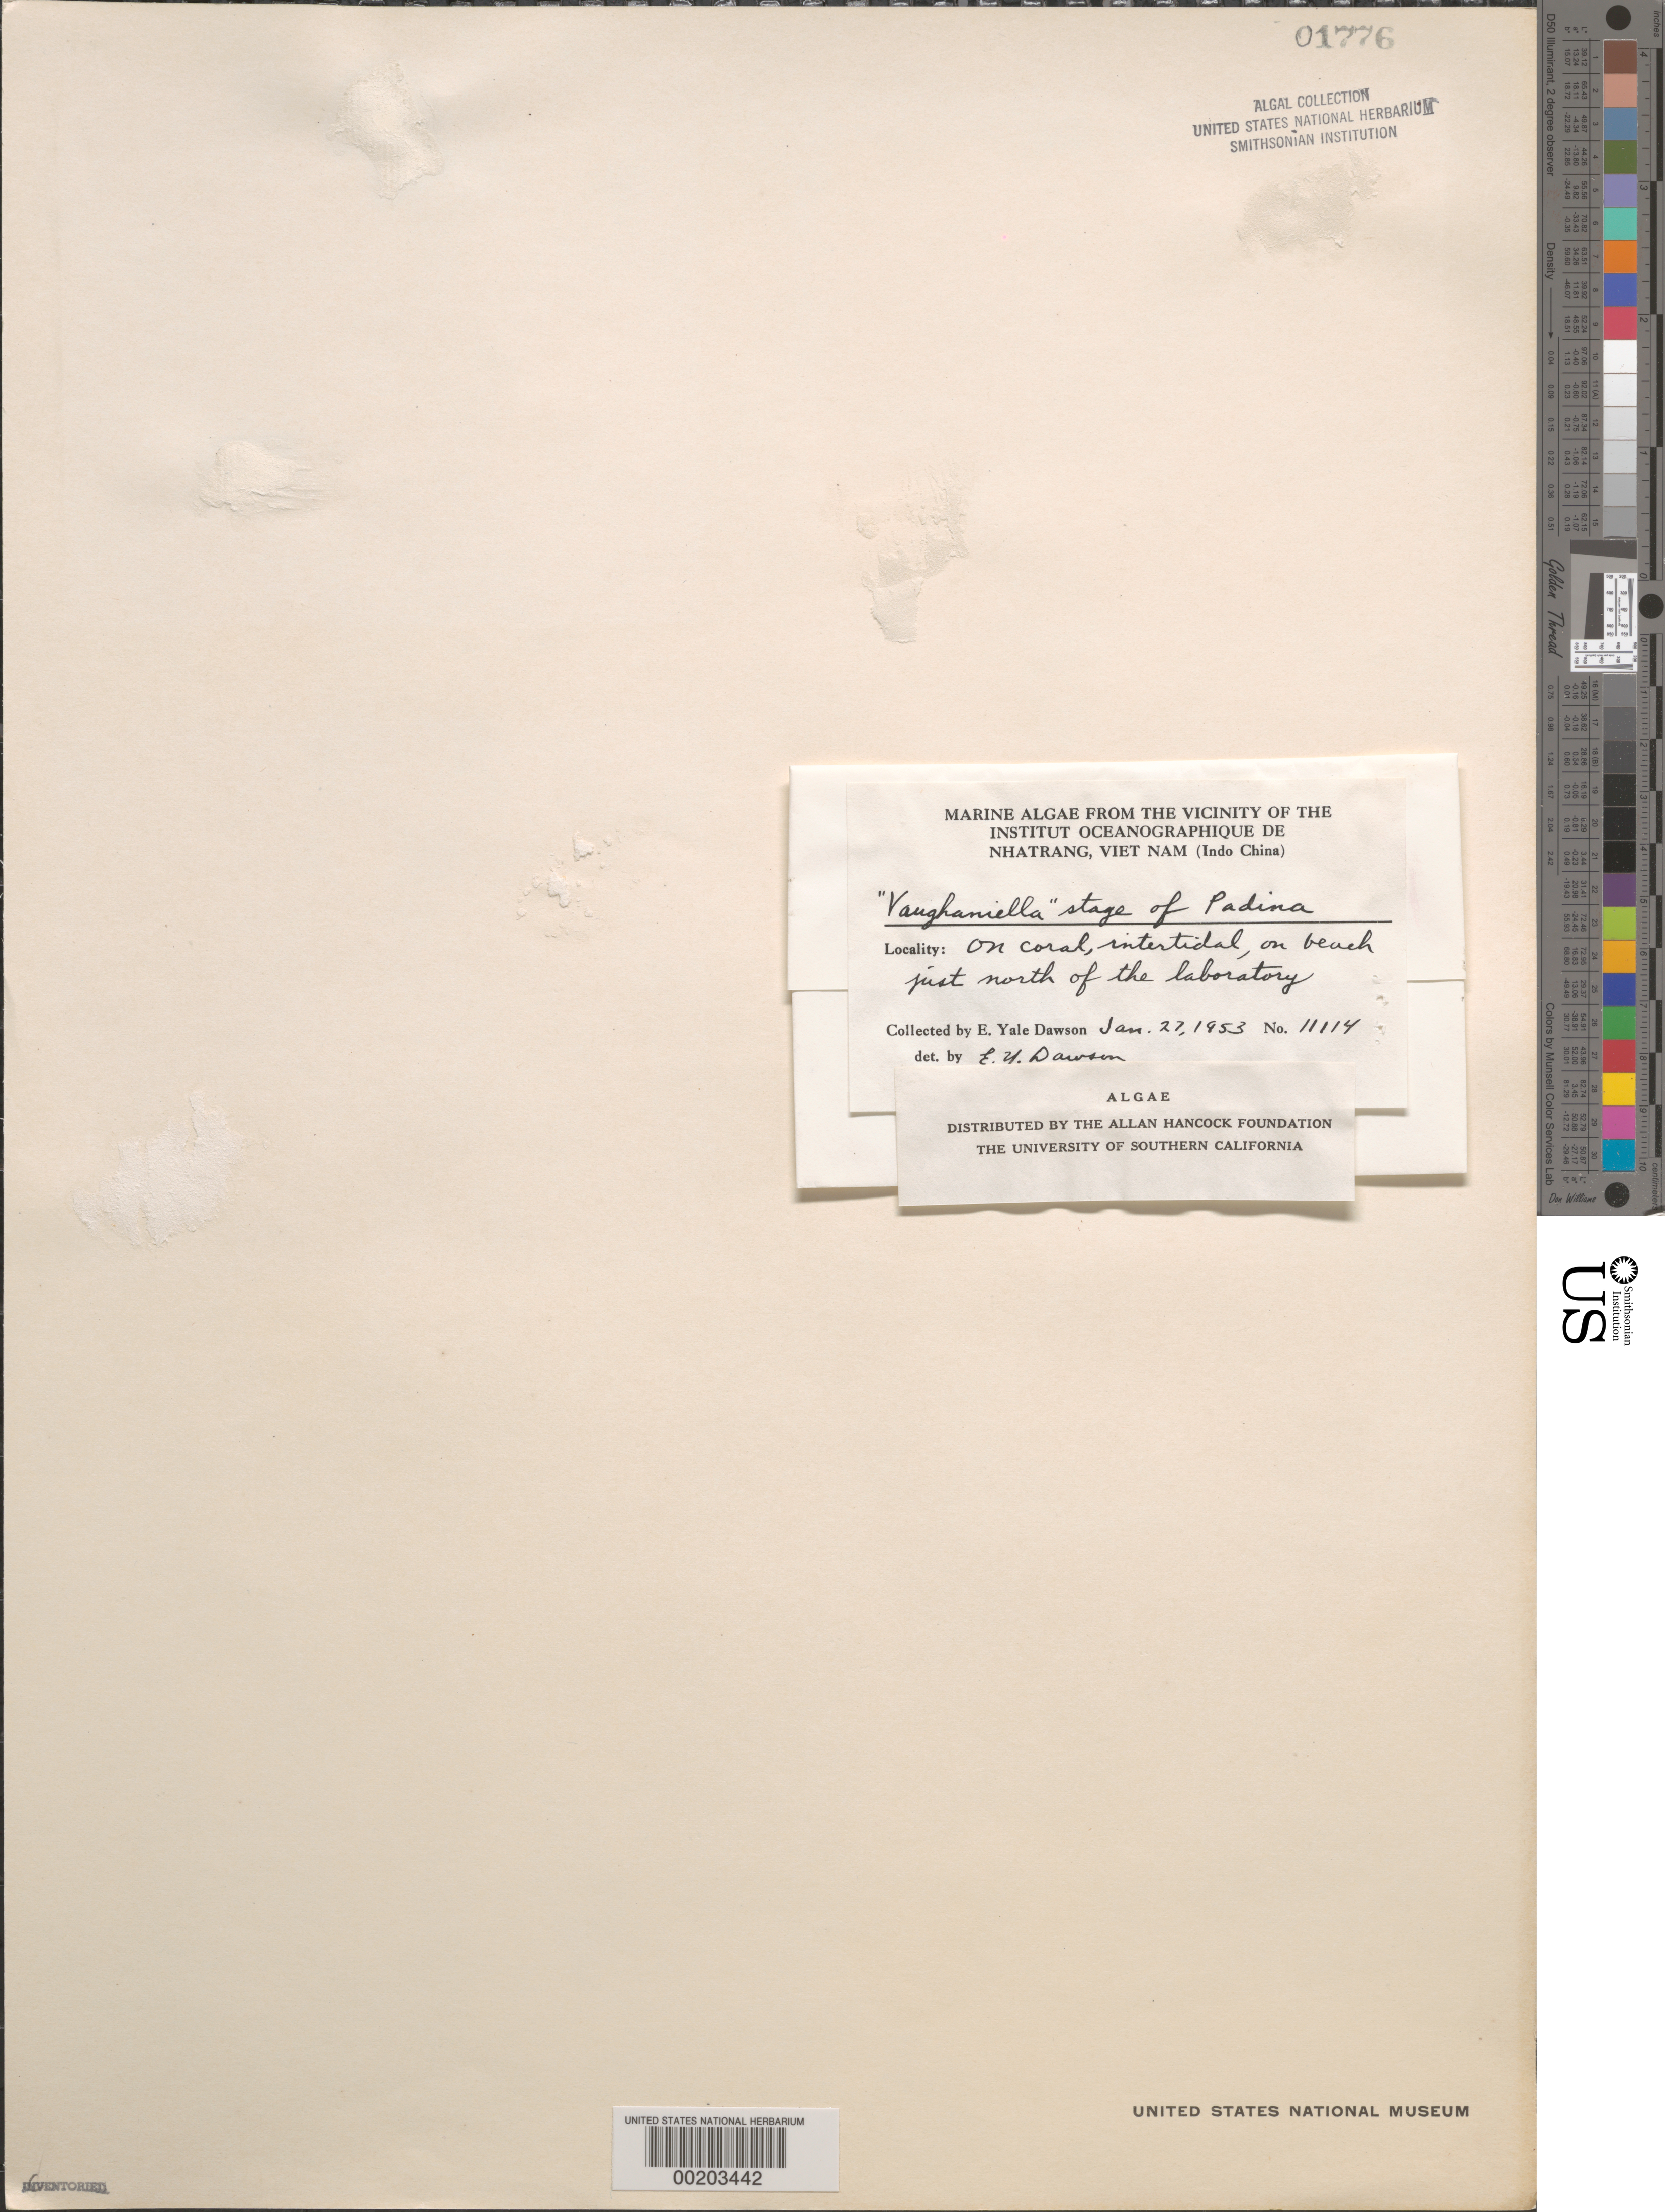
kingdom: Chromista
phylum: Ochrophyta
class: Phaeophyceae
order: Dictyotales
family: Dictyotaceae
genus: Padina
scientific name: Padina sp.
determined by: Dawson, E. Y.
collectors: E. Y. Dawson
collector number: EYD 11114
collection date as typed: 27 Jan 1953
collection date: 1953-01-27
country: Vietnam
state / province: Phu Khanh Province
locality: Nhatrang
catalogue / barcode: US 1776